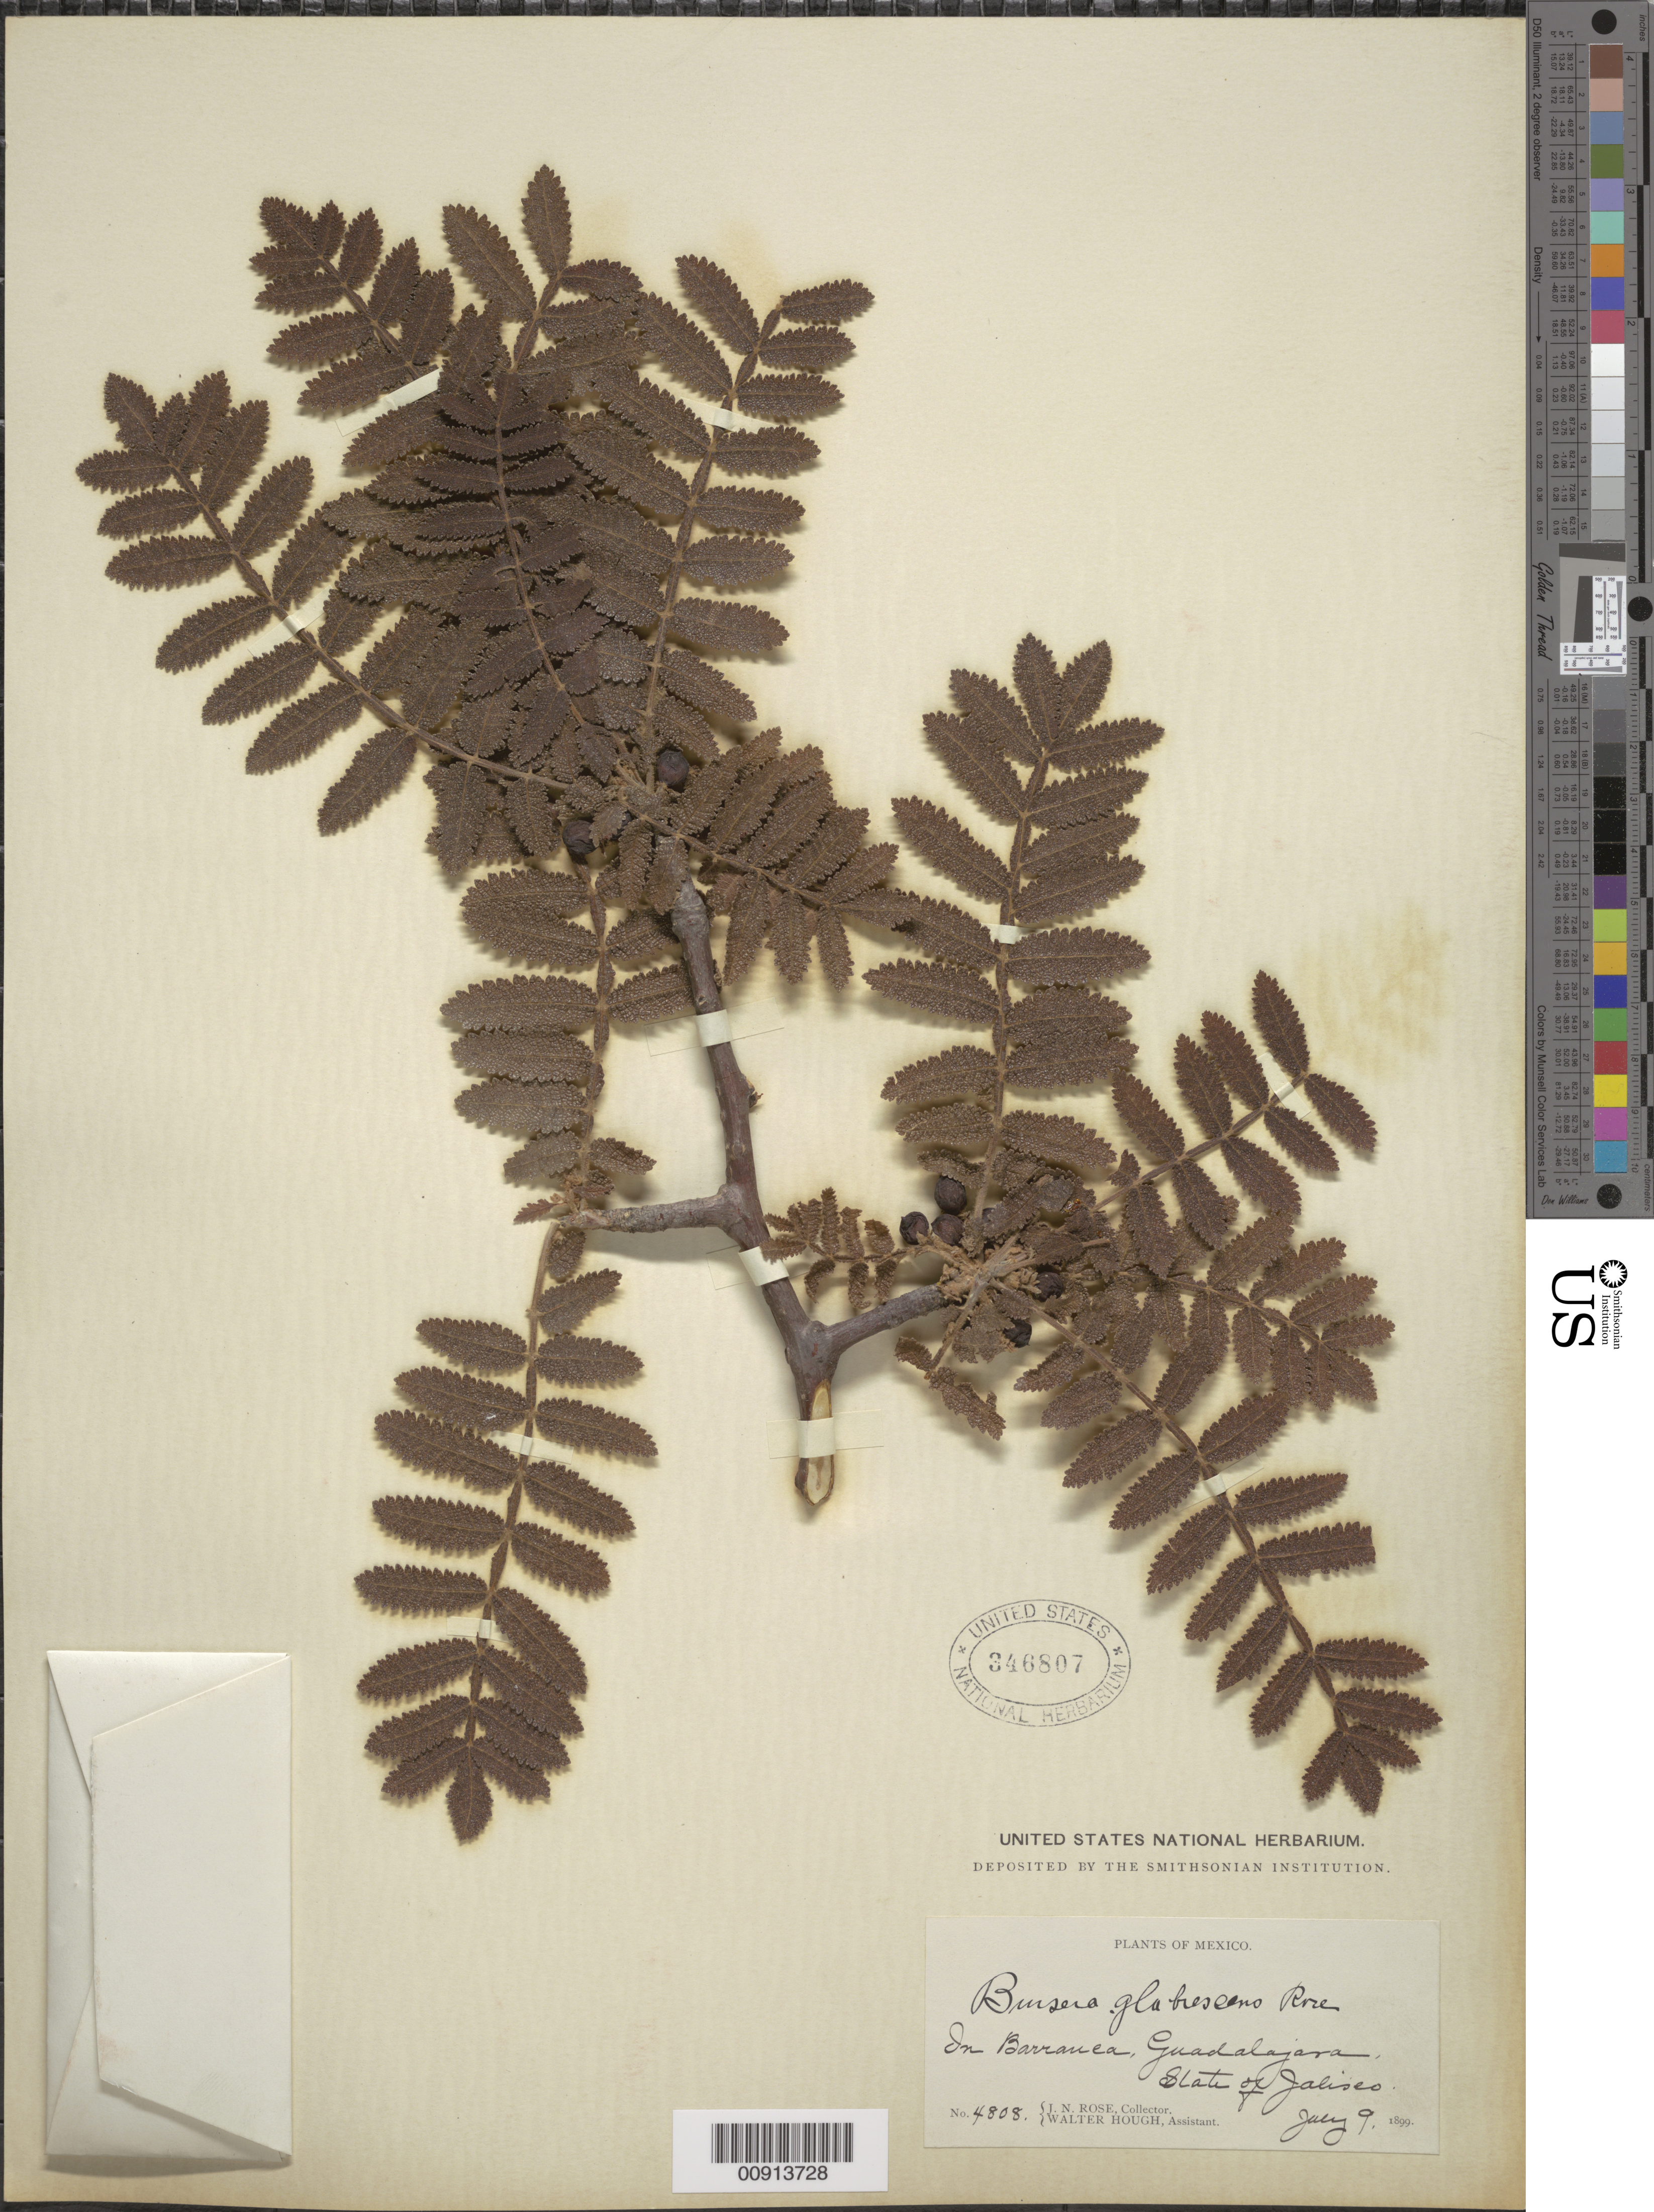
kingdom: Plantae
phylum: Tracheophyta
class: Magnoliopsida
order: Sapindales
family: Burseraceae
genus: Bursera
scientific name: Bursera jorullensis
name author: (Kunth) Engl.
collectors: J. N. Rose & W. Hough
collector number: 4808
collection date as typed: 09 Jul 1899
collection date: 1899-07-09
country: Mexico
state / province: Jalisco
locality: In Barranca, Guadalajara, State of Jalisco.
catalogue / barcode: US 346807